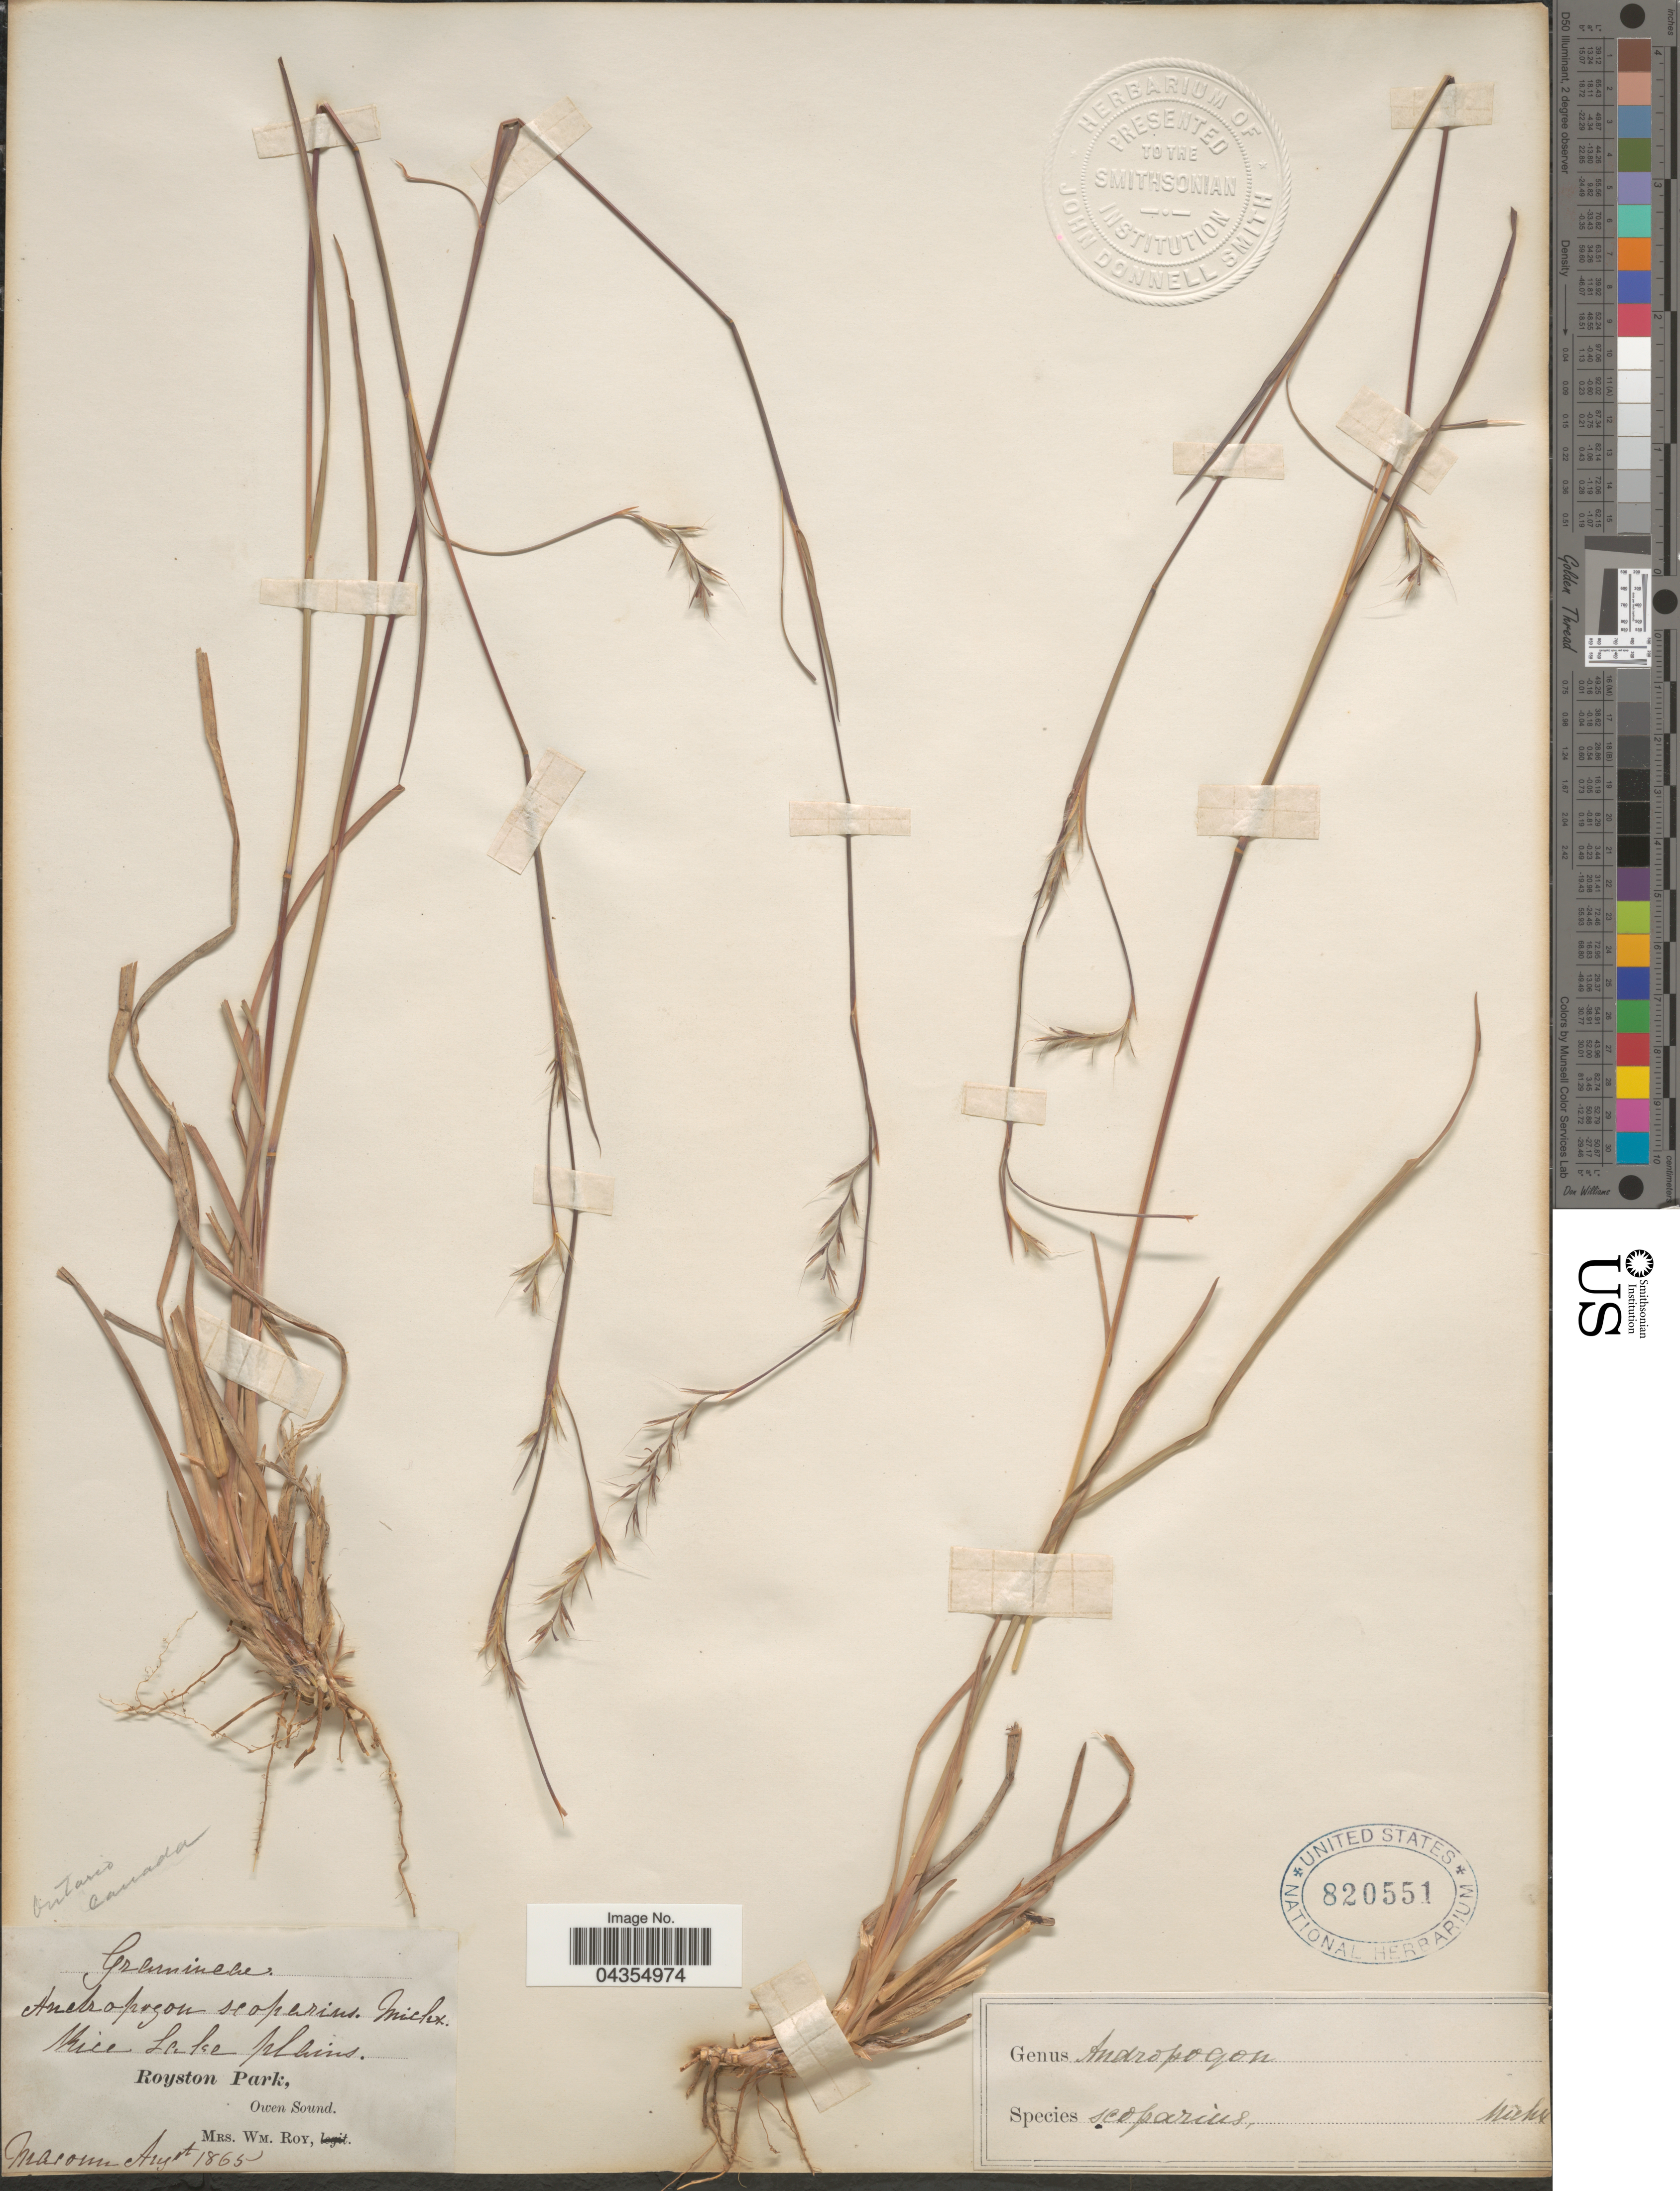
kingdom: Plantae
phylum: Tracheophyta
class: Liliopsida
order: Poales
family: Poaceae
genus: Schizachyrium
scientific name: Schizachyrium sanguineum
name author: (Retz.) Alston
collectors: -- Macoun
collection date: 1865-08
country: Canada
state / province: Ontario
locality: Rice Lake Plains. Royston Park, Owen Sound.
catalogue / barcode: US 820551